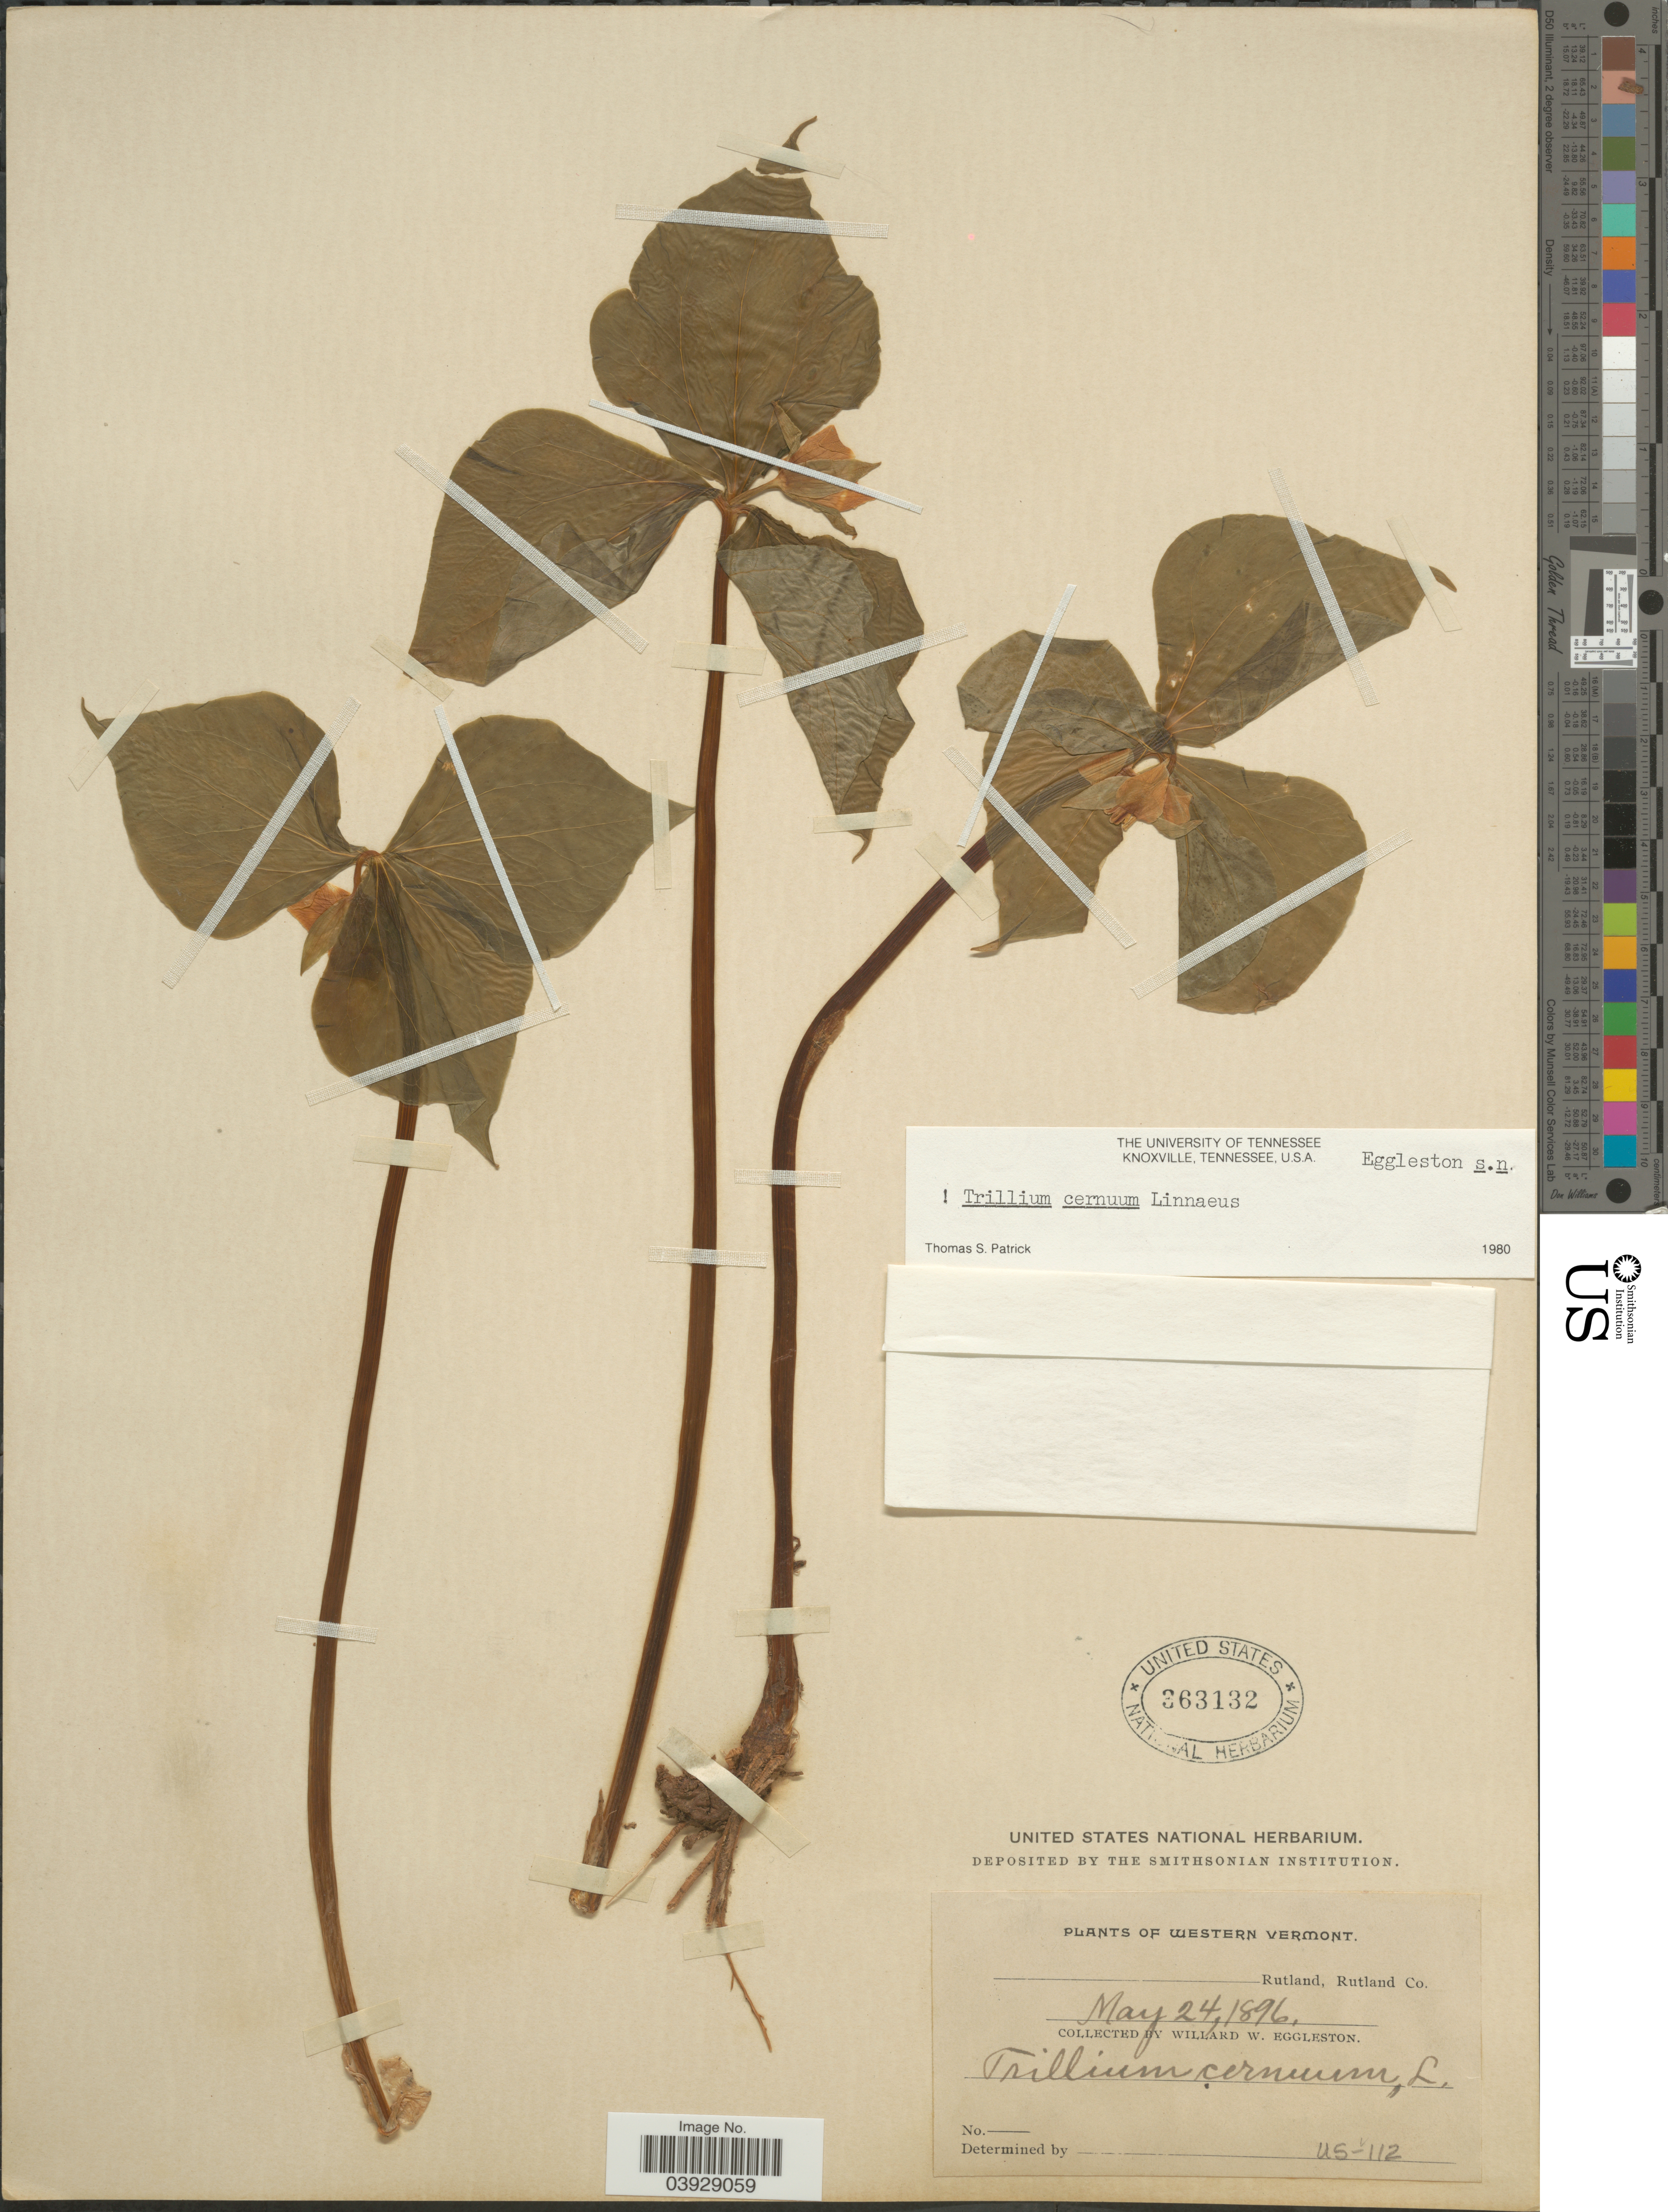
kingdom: Plantae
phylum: Tracheophyta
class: Liliopsida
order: Liliales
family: Melanthiaceae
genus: Trillium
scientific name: Trillium cernuum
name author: L.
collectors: W. W. Eggleston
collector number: US-112?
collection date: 1896-05-24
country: United States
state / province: Vermont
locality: Western Vermont. Rutland, Rutland Co.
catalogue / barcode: US 363132